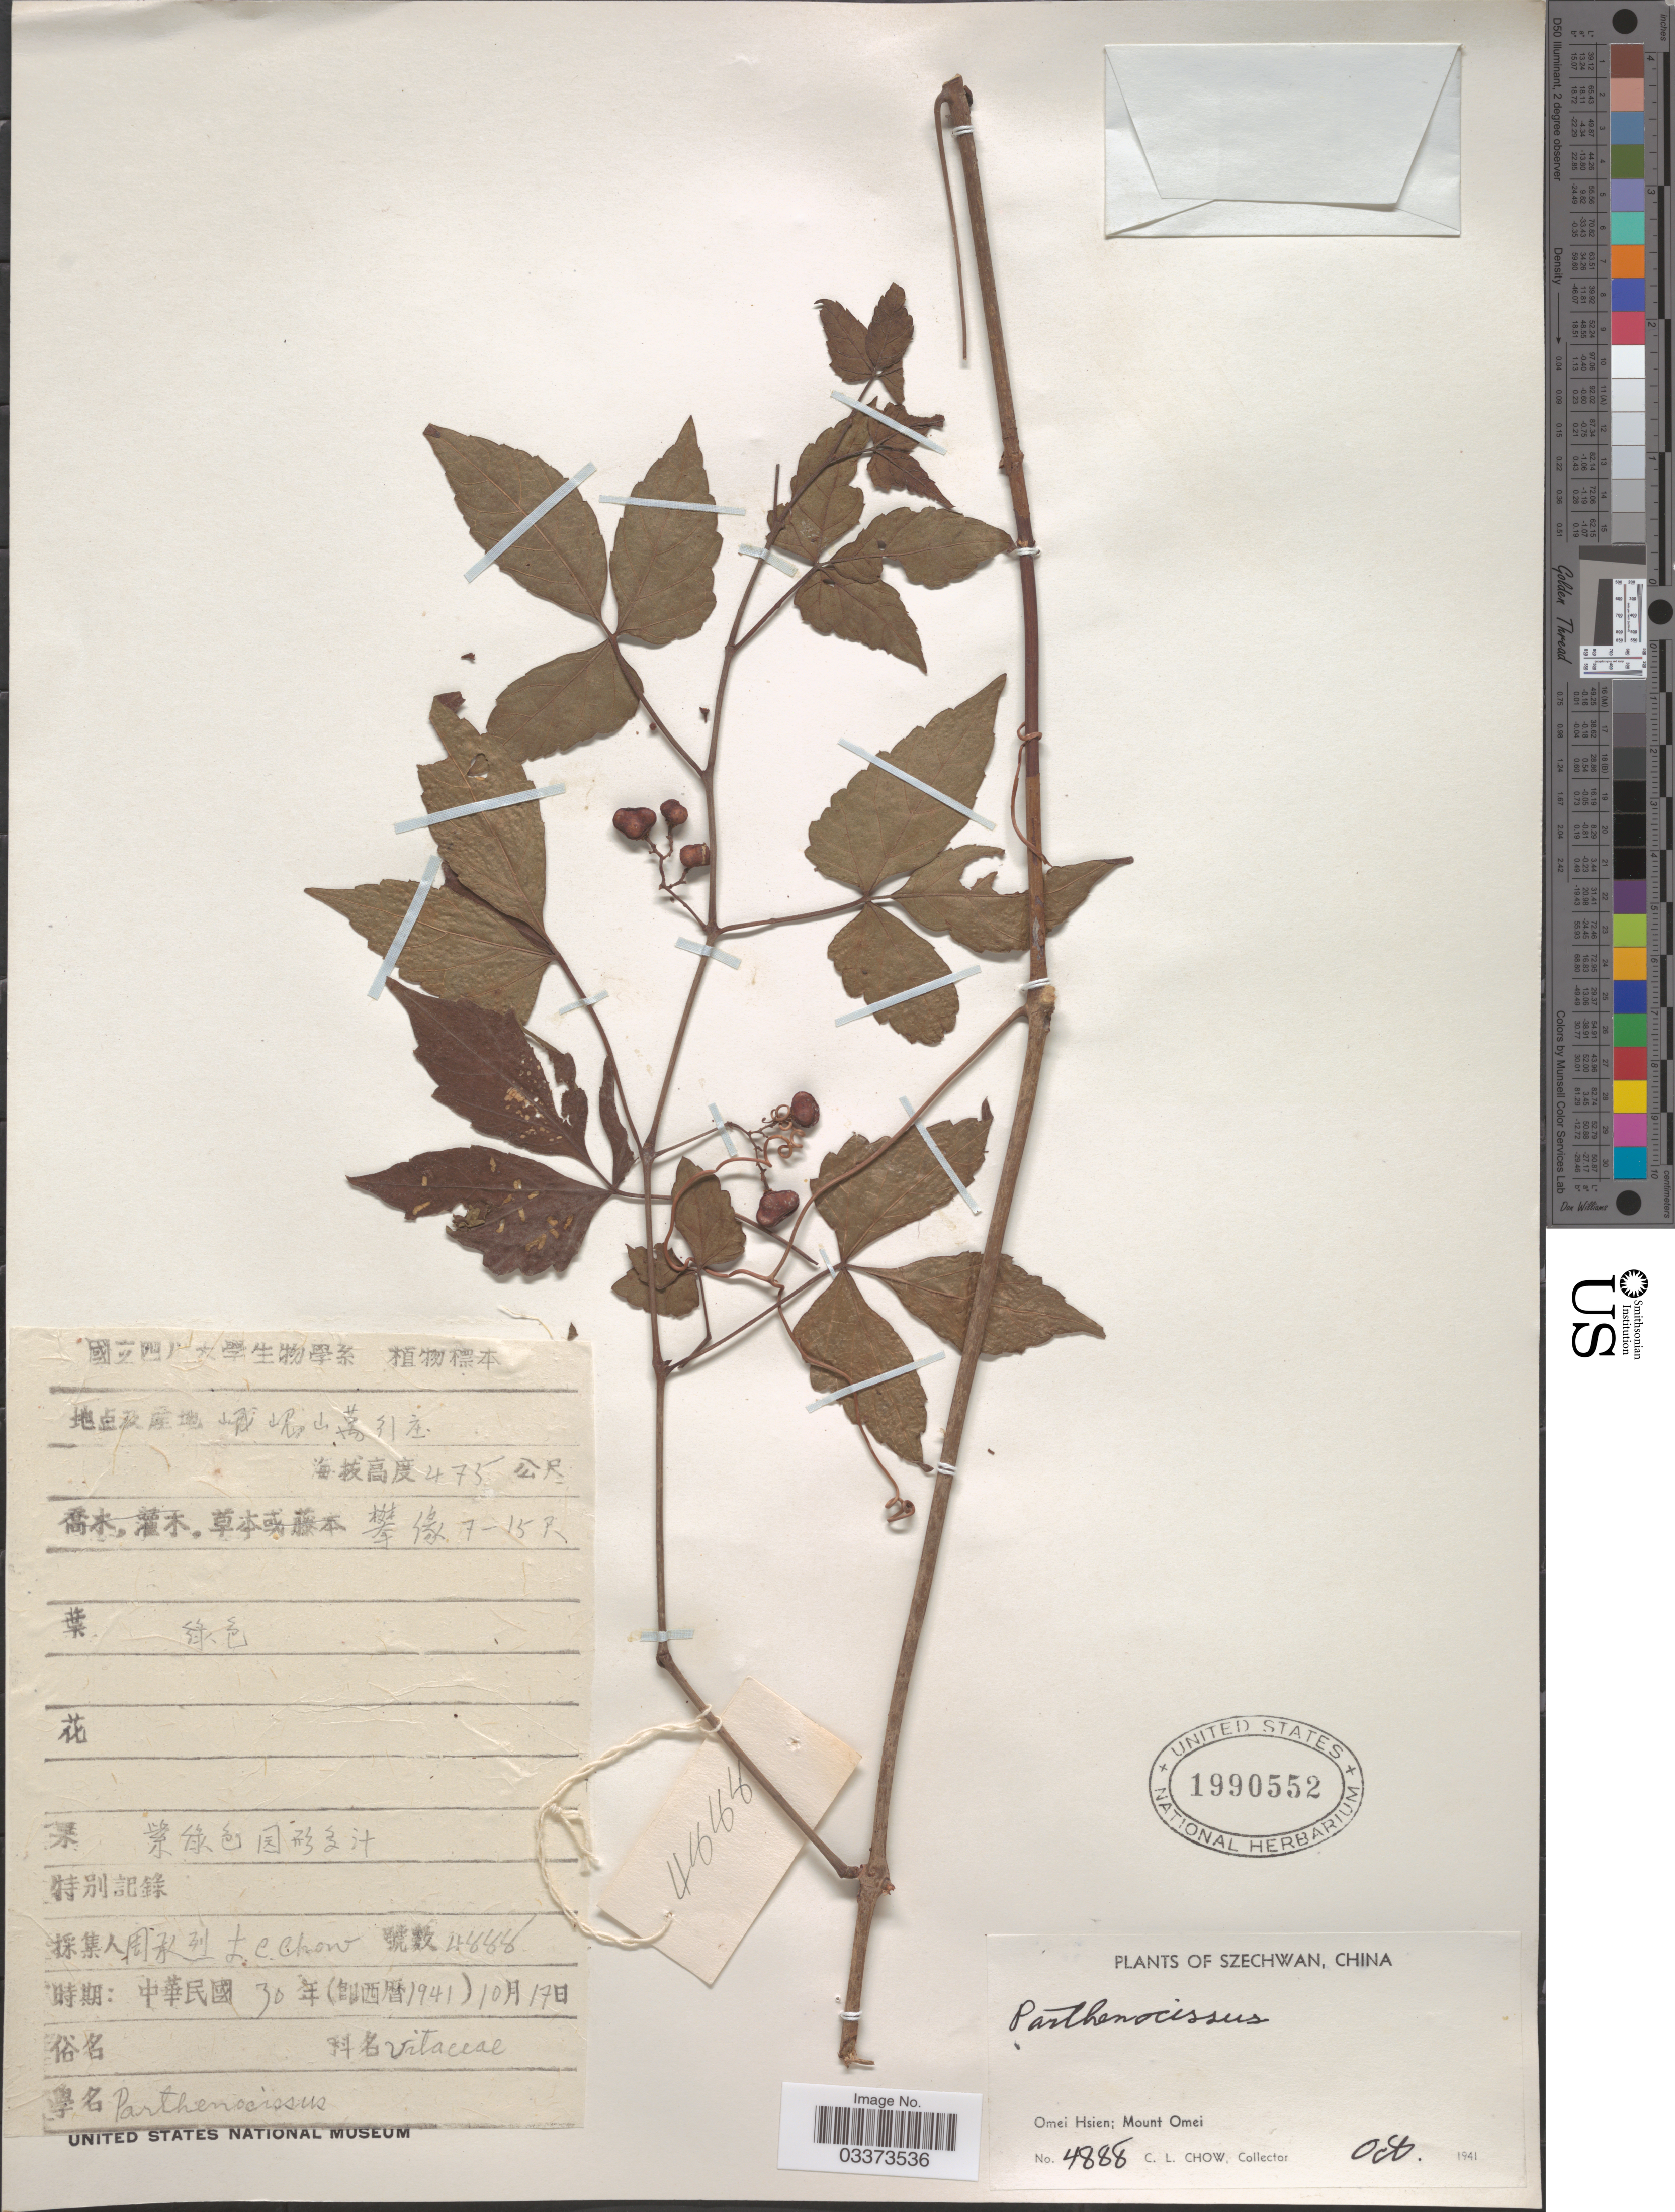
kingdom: Plantae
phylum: Tracheophyta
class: Magnoliopsida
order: Vitales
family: Vitaceae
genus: Parthenocissus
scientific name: Parthenocissus sp.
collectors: C. Chow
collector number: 4888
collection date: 1941-10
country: China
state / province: Sichuan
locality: Szechwan. Omei Hsien; Mount Omei.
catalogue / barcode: US 1990552